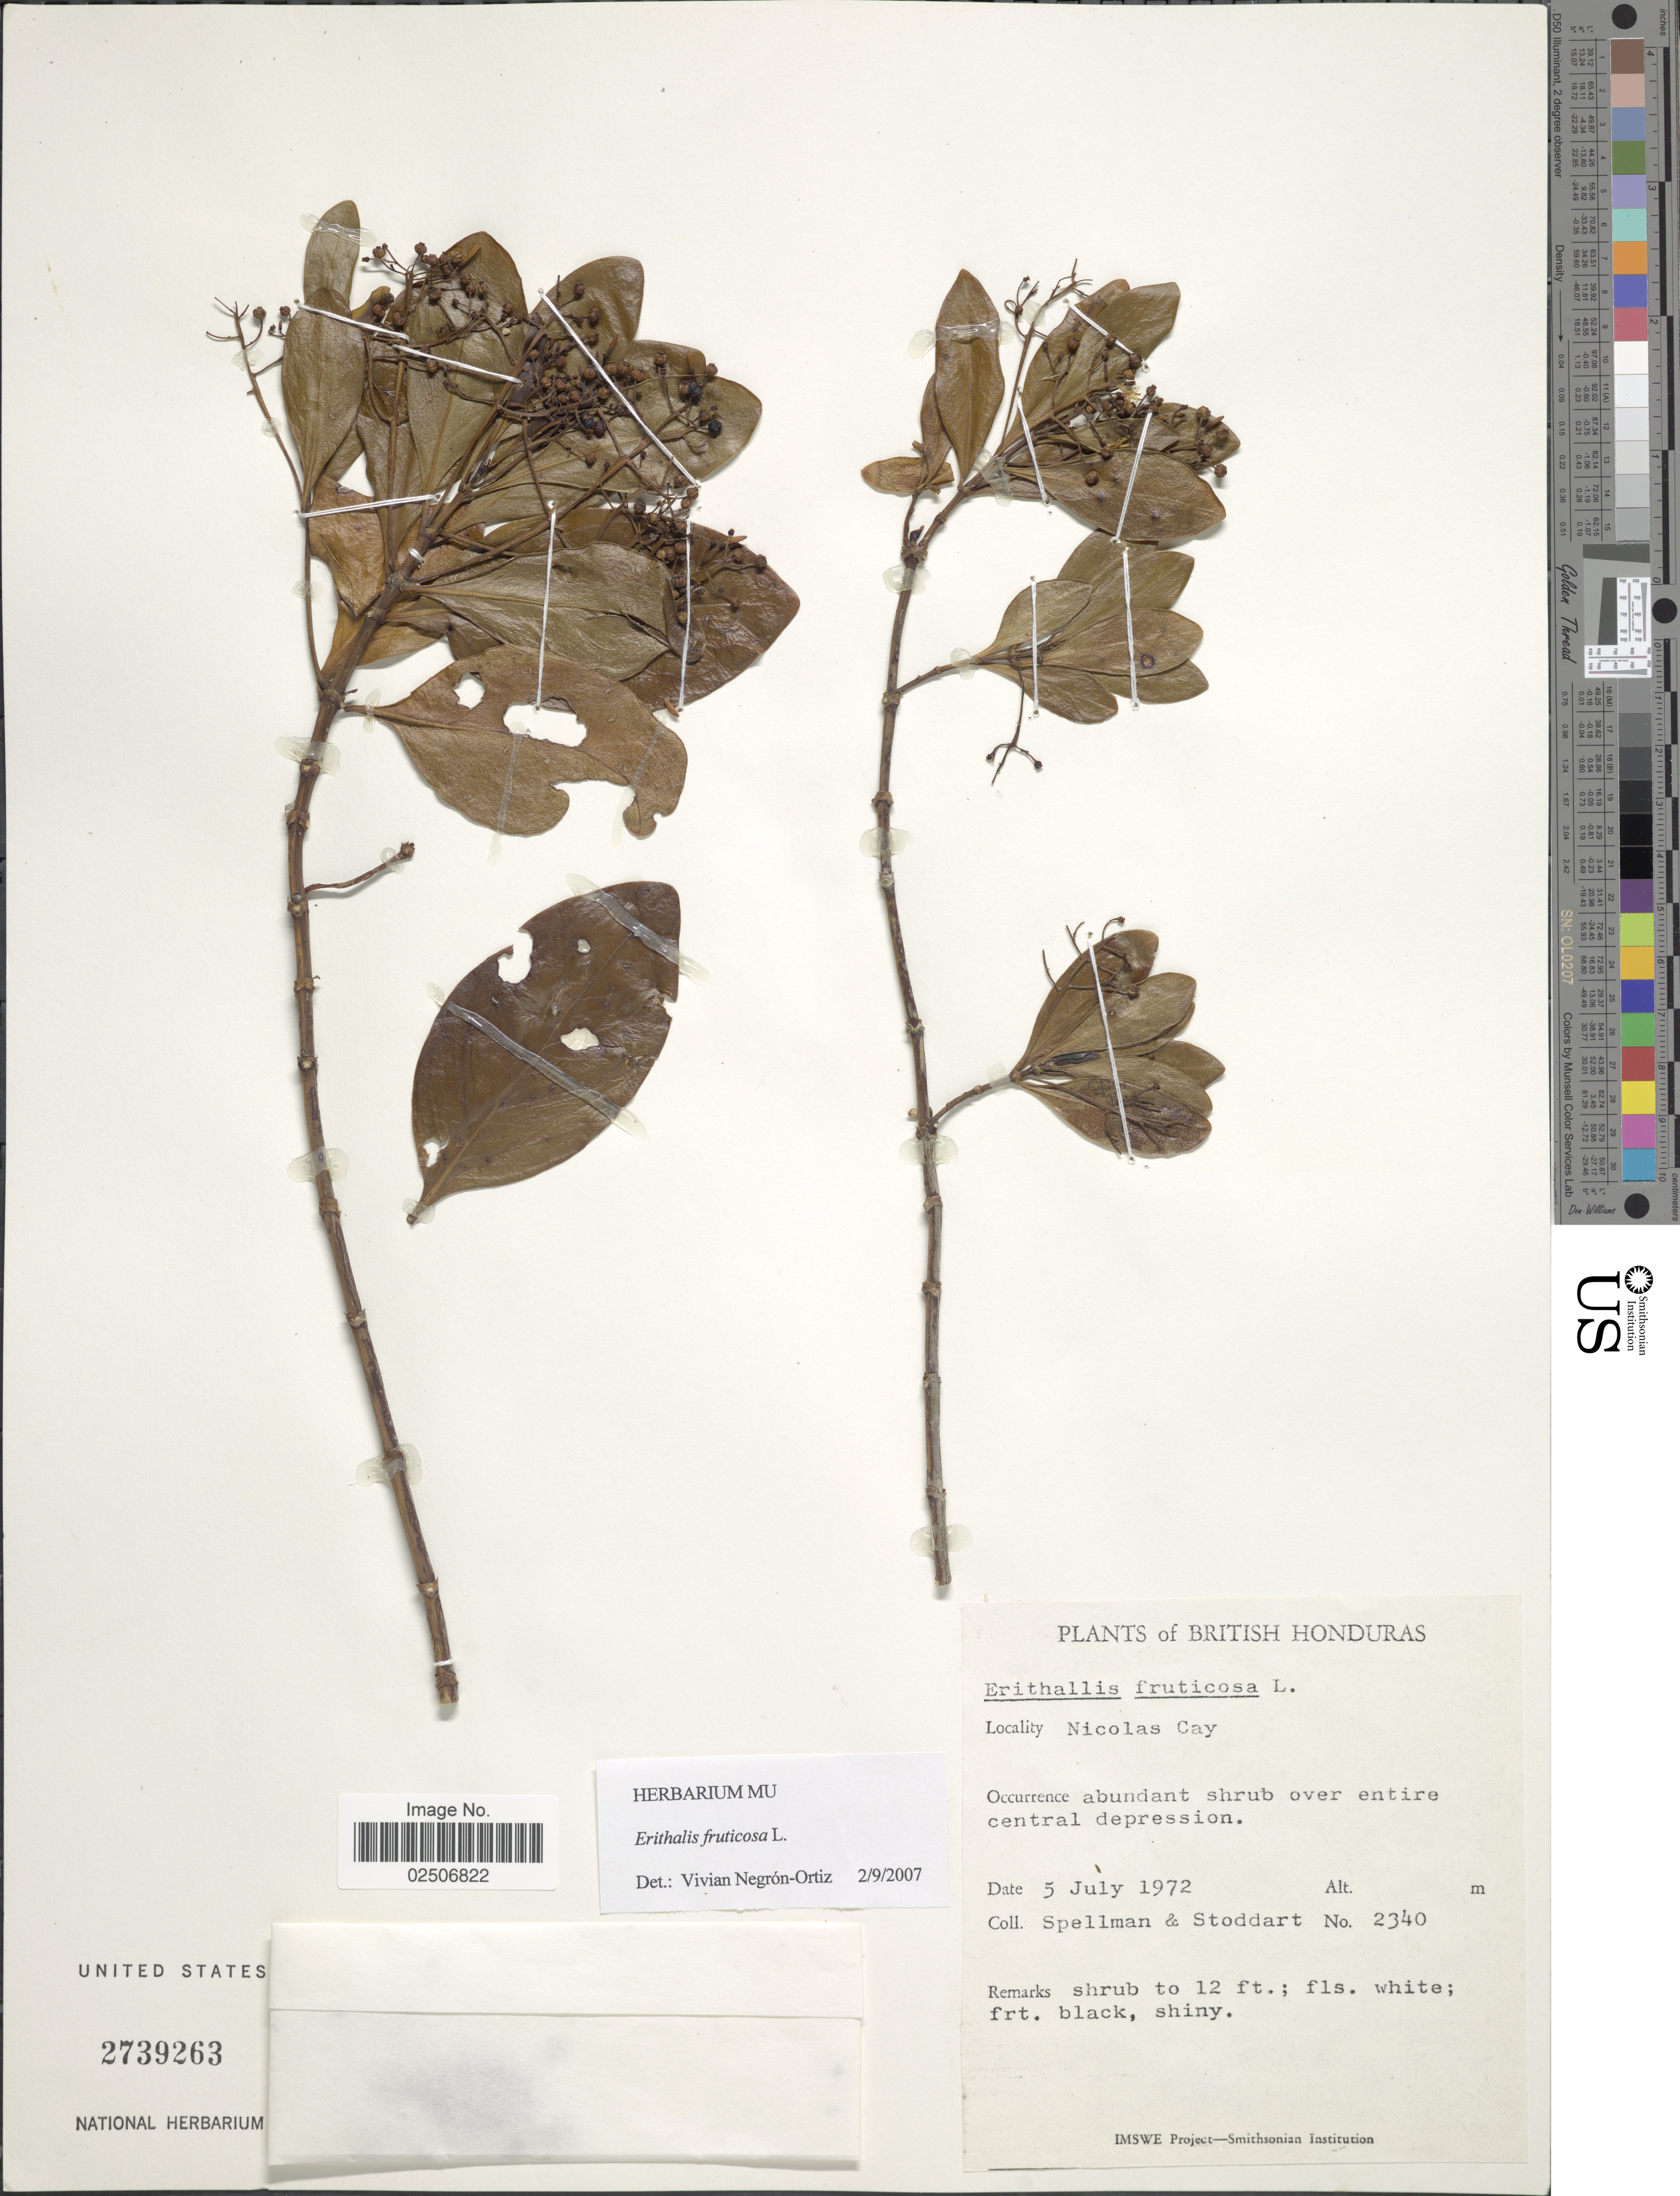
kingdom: Plantae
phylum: Tracheophyta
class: Magnoliopsida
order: Gentianales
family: Rubiaceae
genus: Erithalis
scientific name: Erithalis fruticosa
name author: L.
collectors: Spellman, -- & -. Stoddart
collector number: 2340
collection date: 1972-07-05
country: Belize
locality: British Honduras, Nicolas Cay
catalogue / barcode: US 2739263